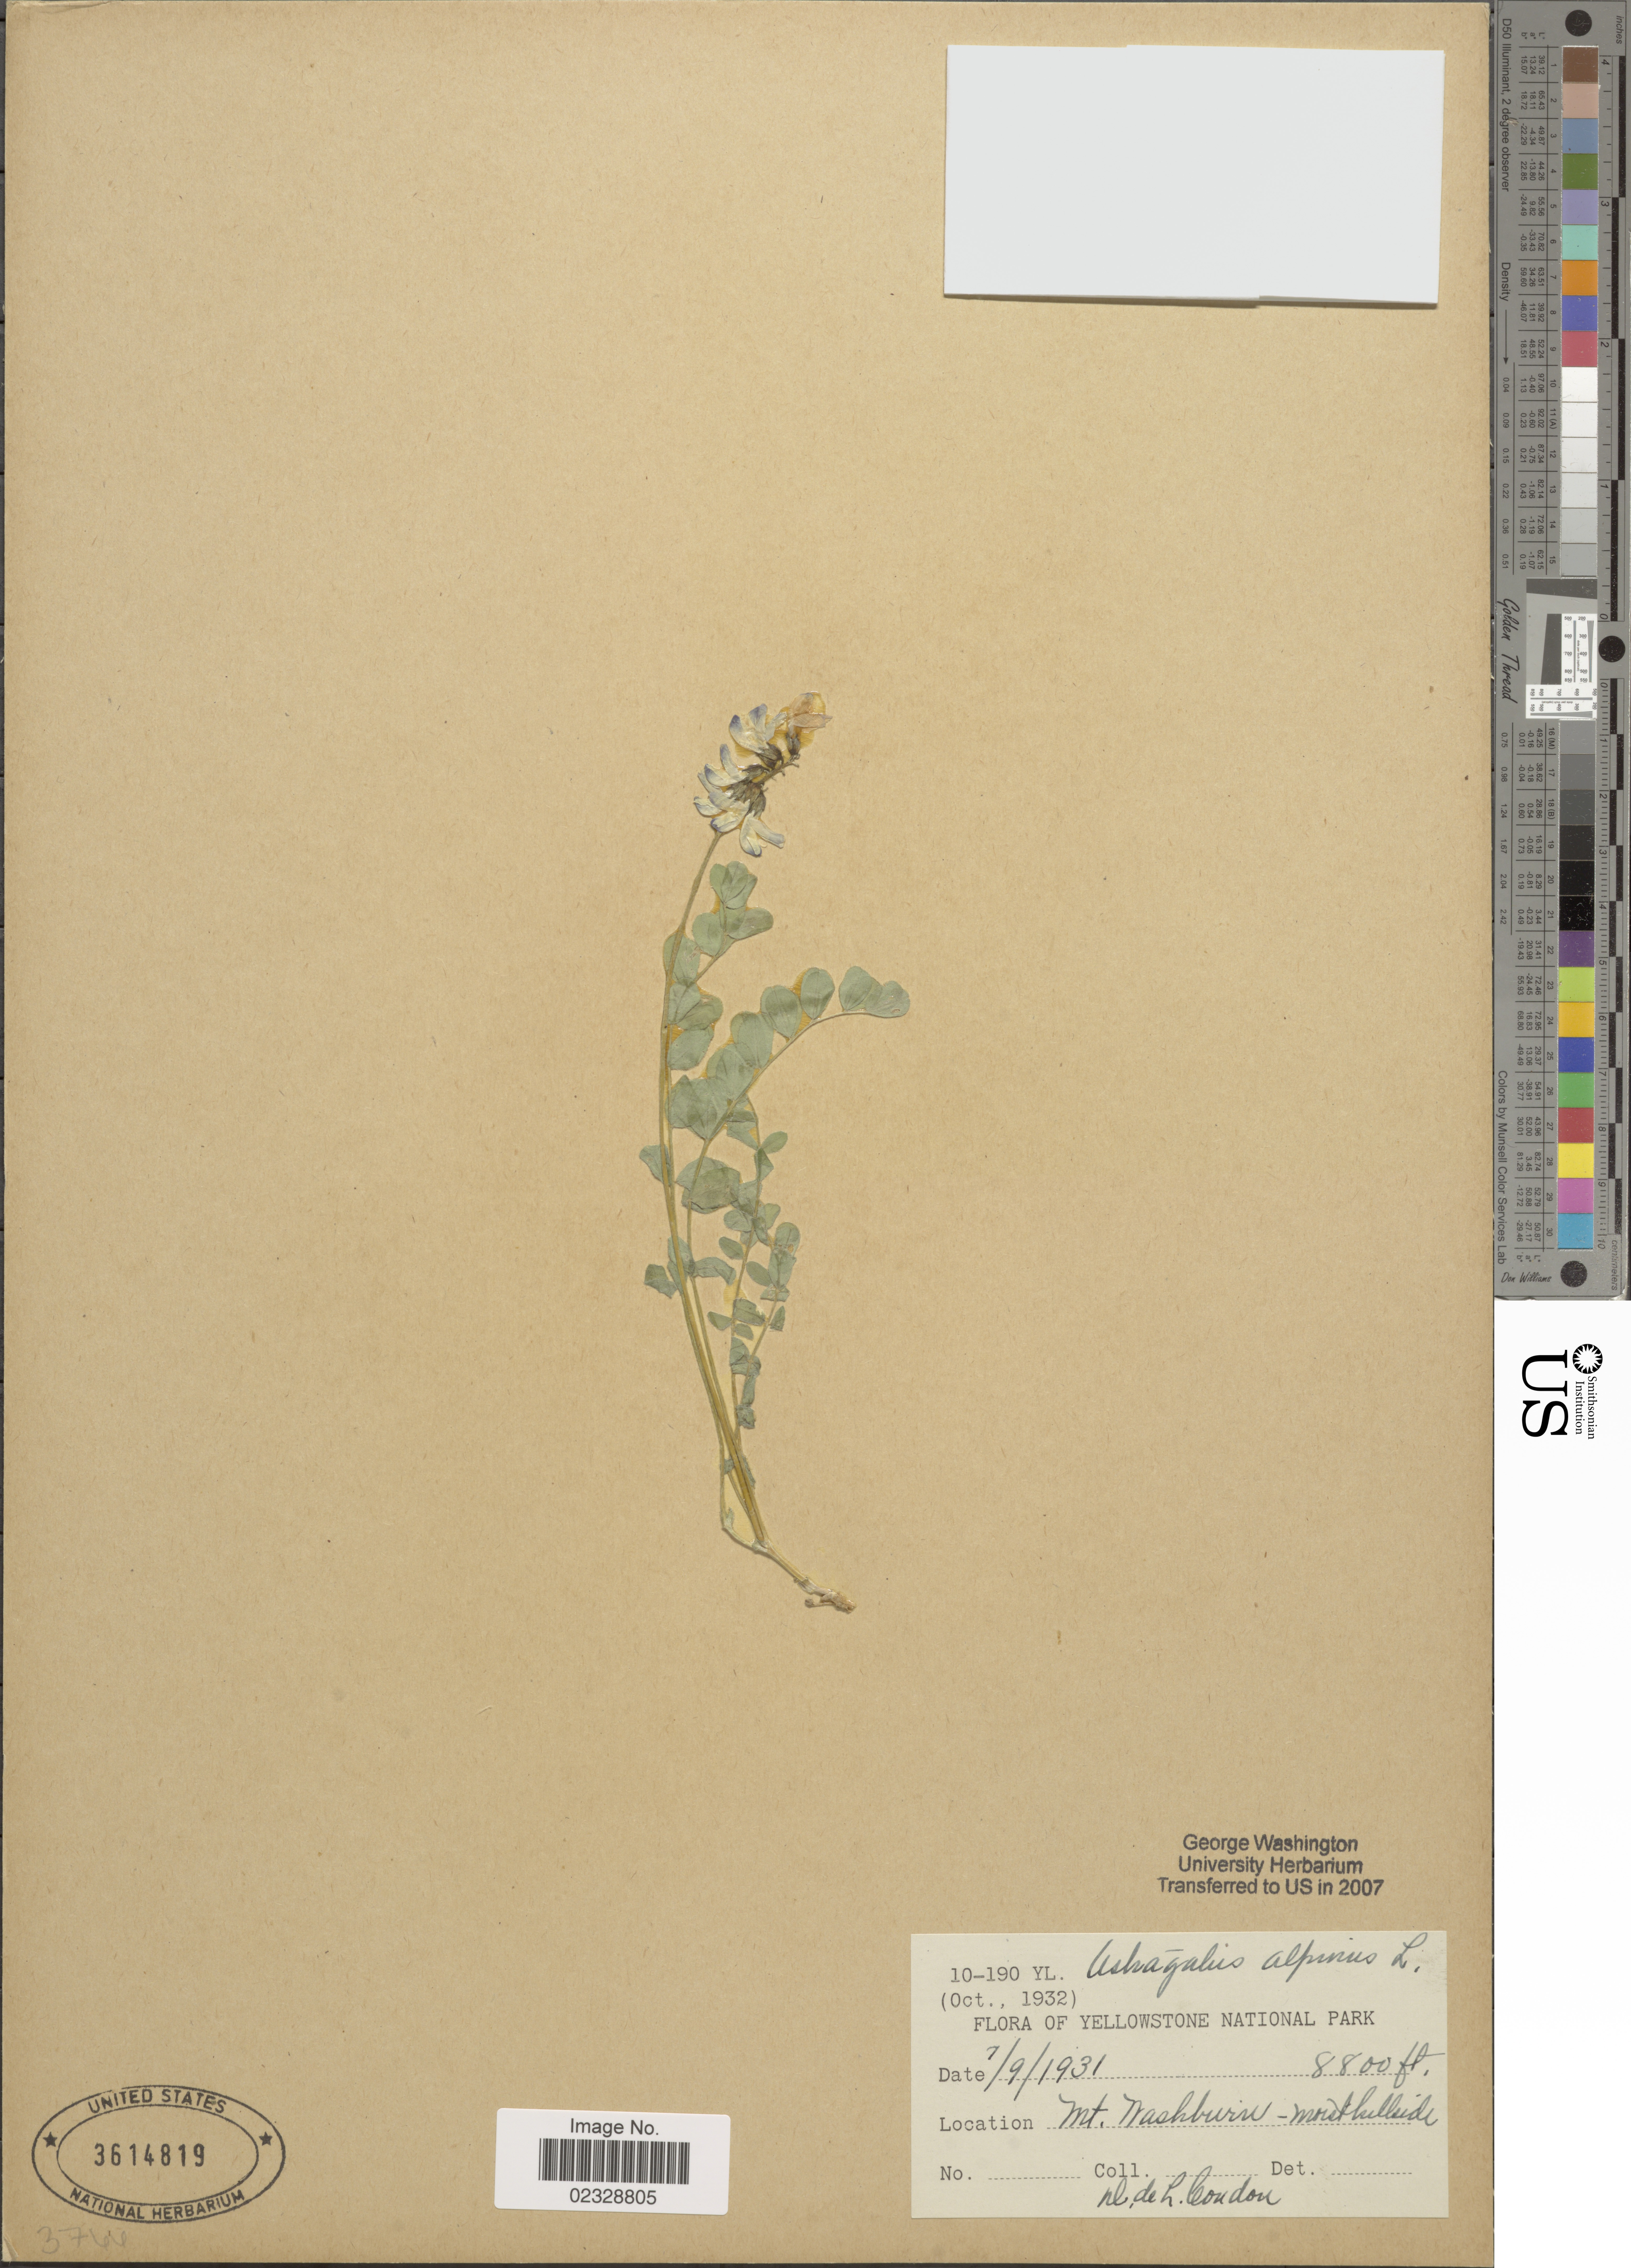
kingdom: Plantae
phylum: Tracheophyta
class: Magnoliopsida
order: Fabales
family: Fabaceae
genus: Astragalus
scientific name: Astragalus alpinus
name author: L.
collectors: D. Condon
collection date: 1931-07-09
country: United States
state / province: Wyoming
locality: Yellowstone National Park, Mt. Washburn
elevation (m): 2682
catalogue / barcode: US 3614819